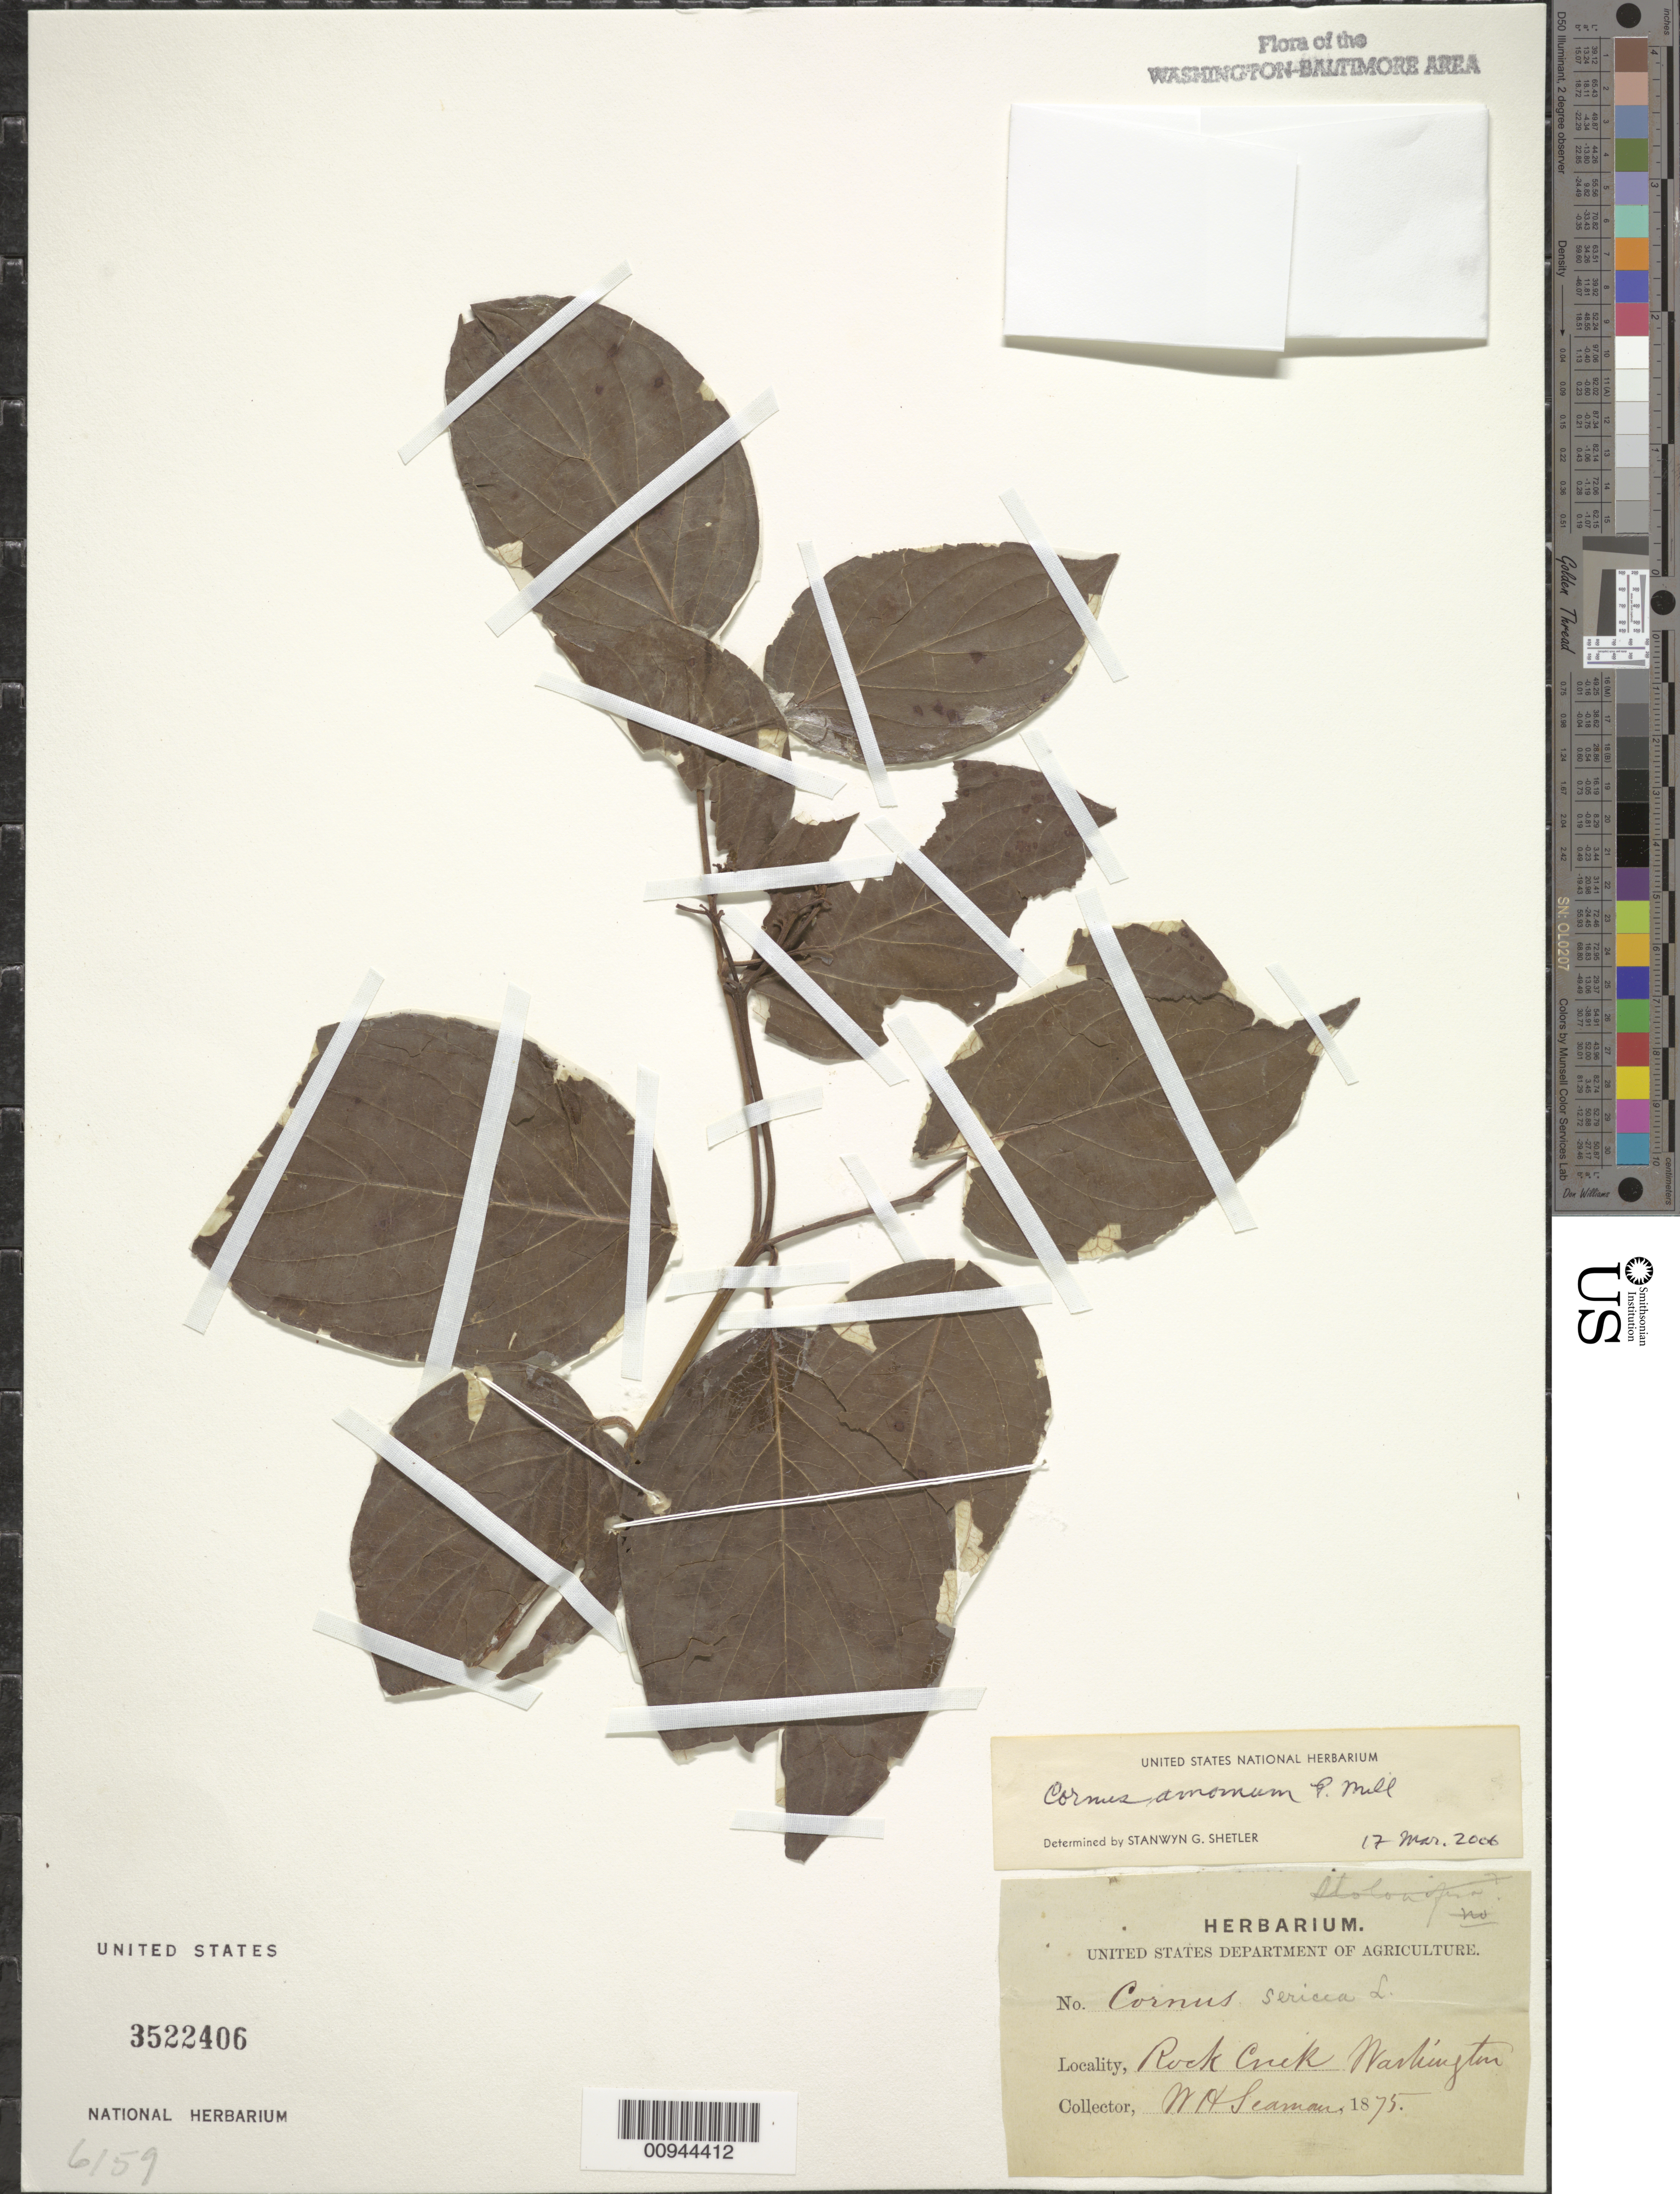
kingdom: Plantae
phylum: Tracheophyta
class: Magnoliopsida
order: Cornales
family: Cornaceae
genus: Cornus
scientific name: Cornus amomum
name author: Mill.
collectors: W. Seaman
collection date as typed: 1875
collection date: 1875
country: United States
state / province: District of Columbia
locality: Rock Creek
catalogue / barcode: US 3522406